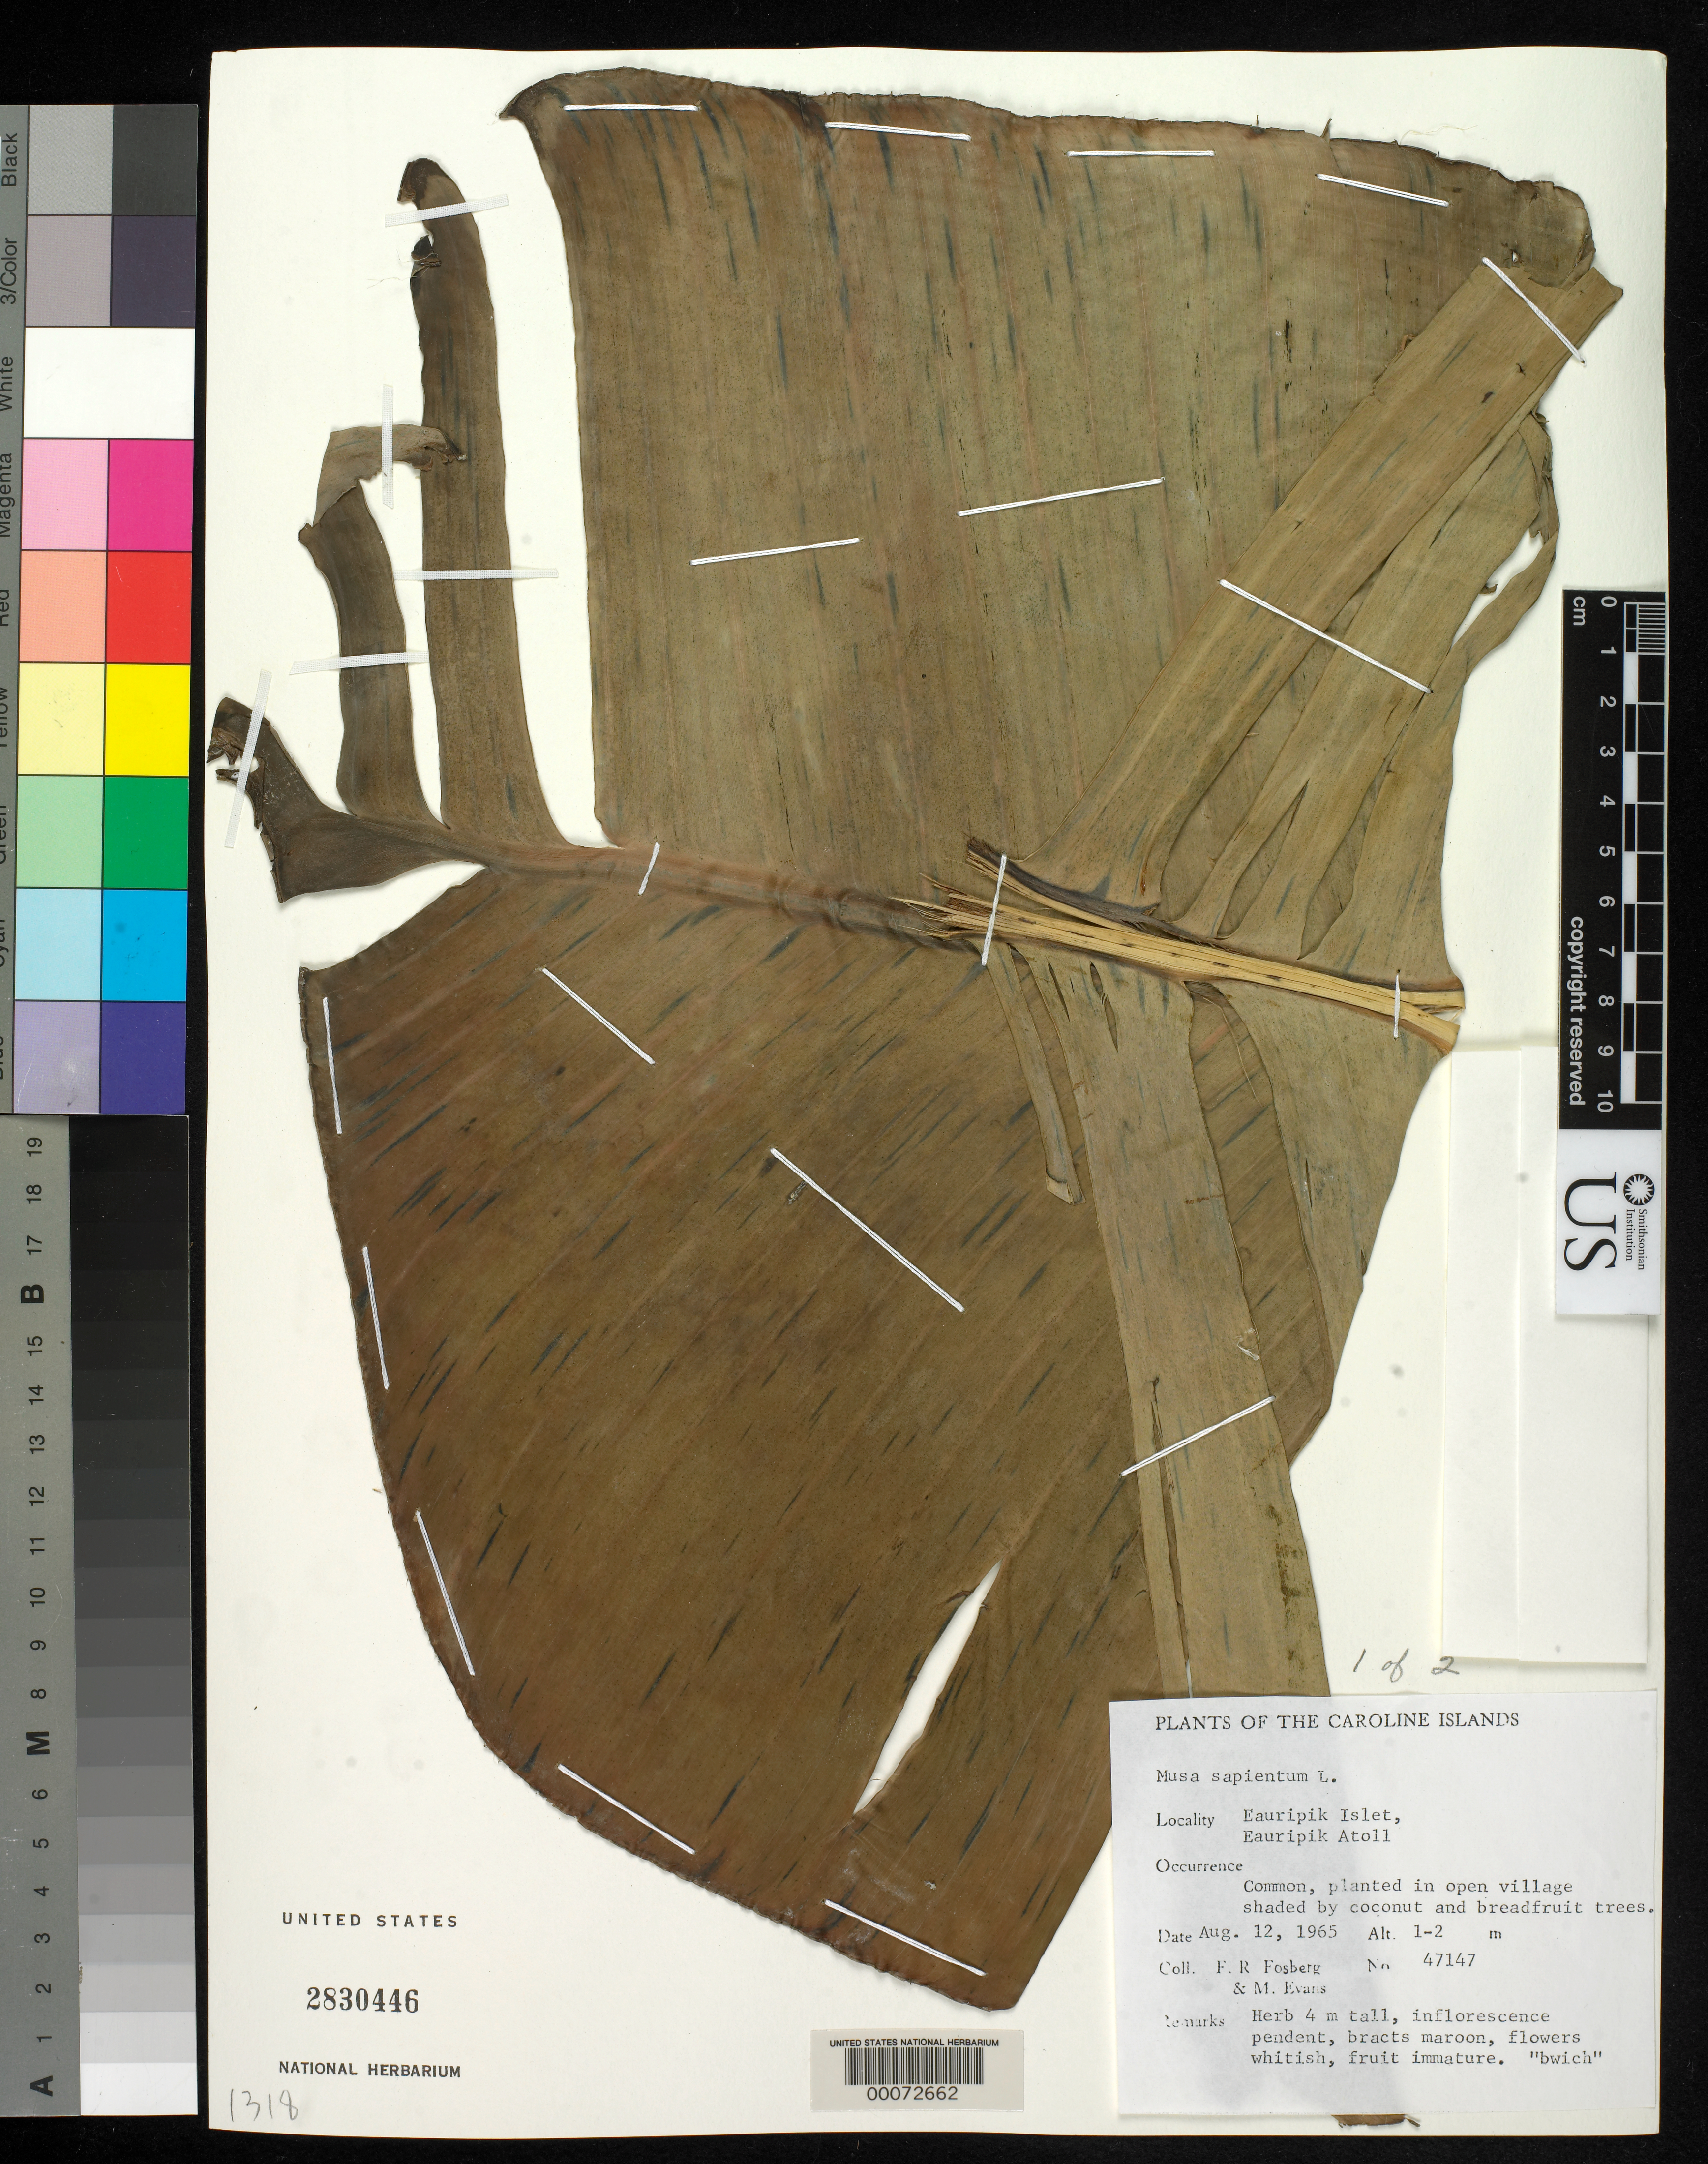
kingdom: Plantae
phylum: Tracheophyta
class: Liliopsida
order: Zingiberales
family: Musaceae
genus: Musa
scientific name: Musa x sapientum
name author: L.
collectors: F. R. Fosberg & M. Evans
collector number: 47147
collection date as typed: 12 Aug 1965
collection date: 1965-08-12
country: Micronesia, Federated States of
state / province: Yap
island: Eauripik Atoll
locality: Eauripik Islet, in open village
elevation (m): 1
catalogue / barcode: US 2830446